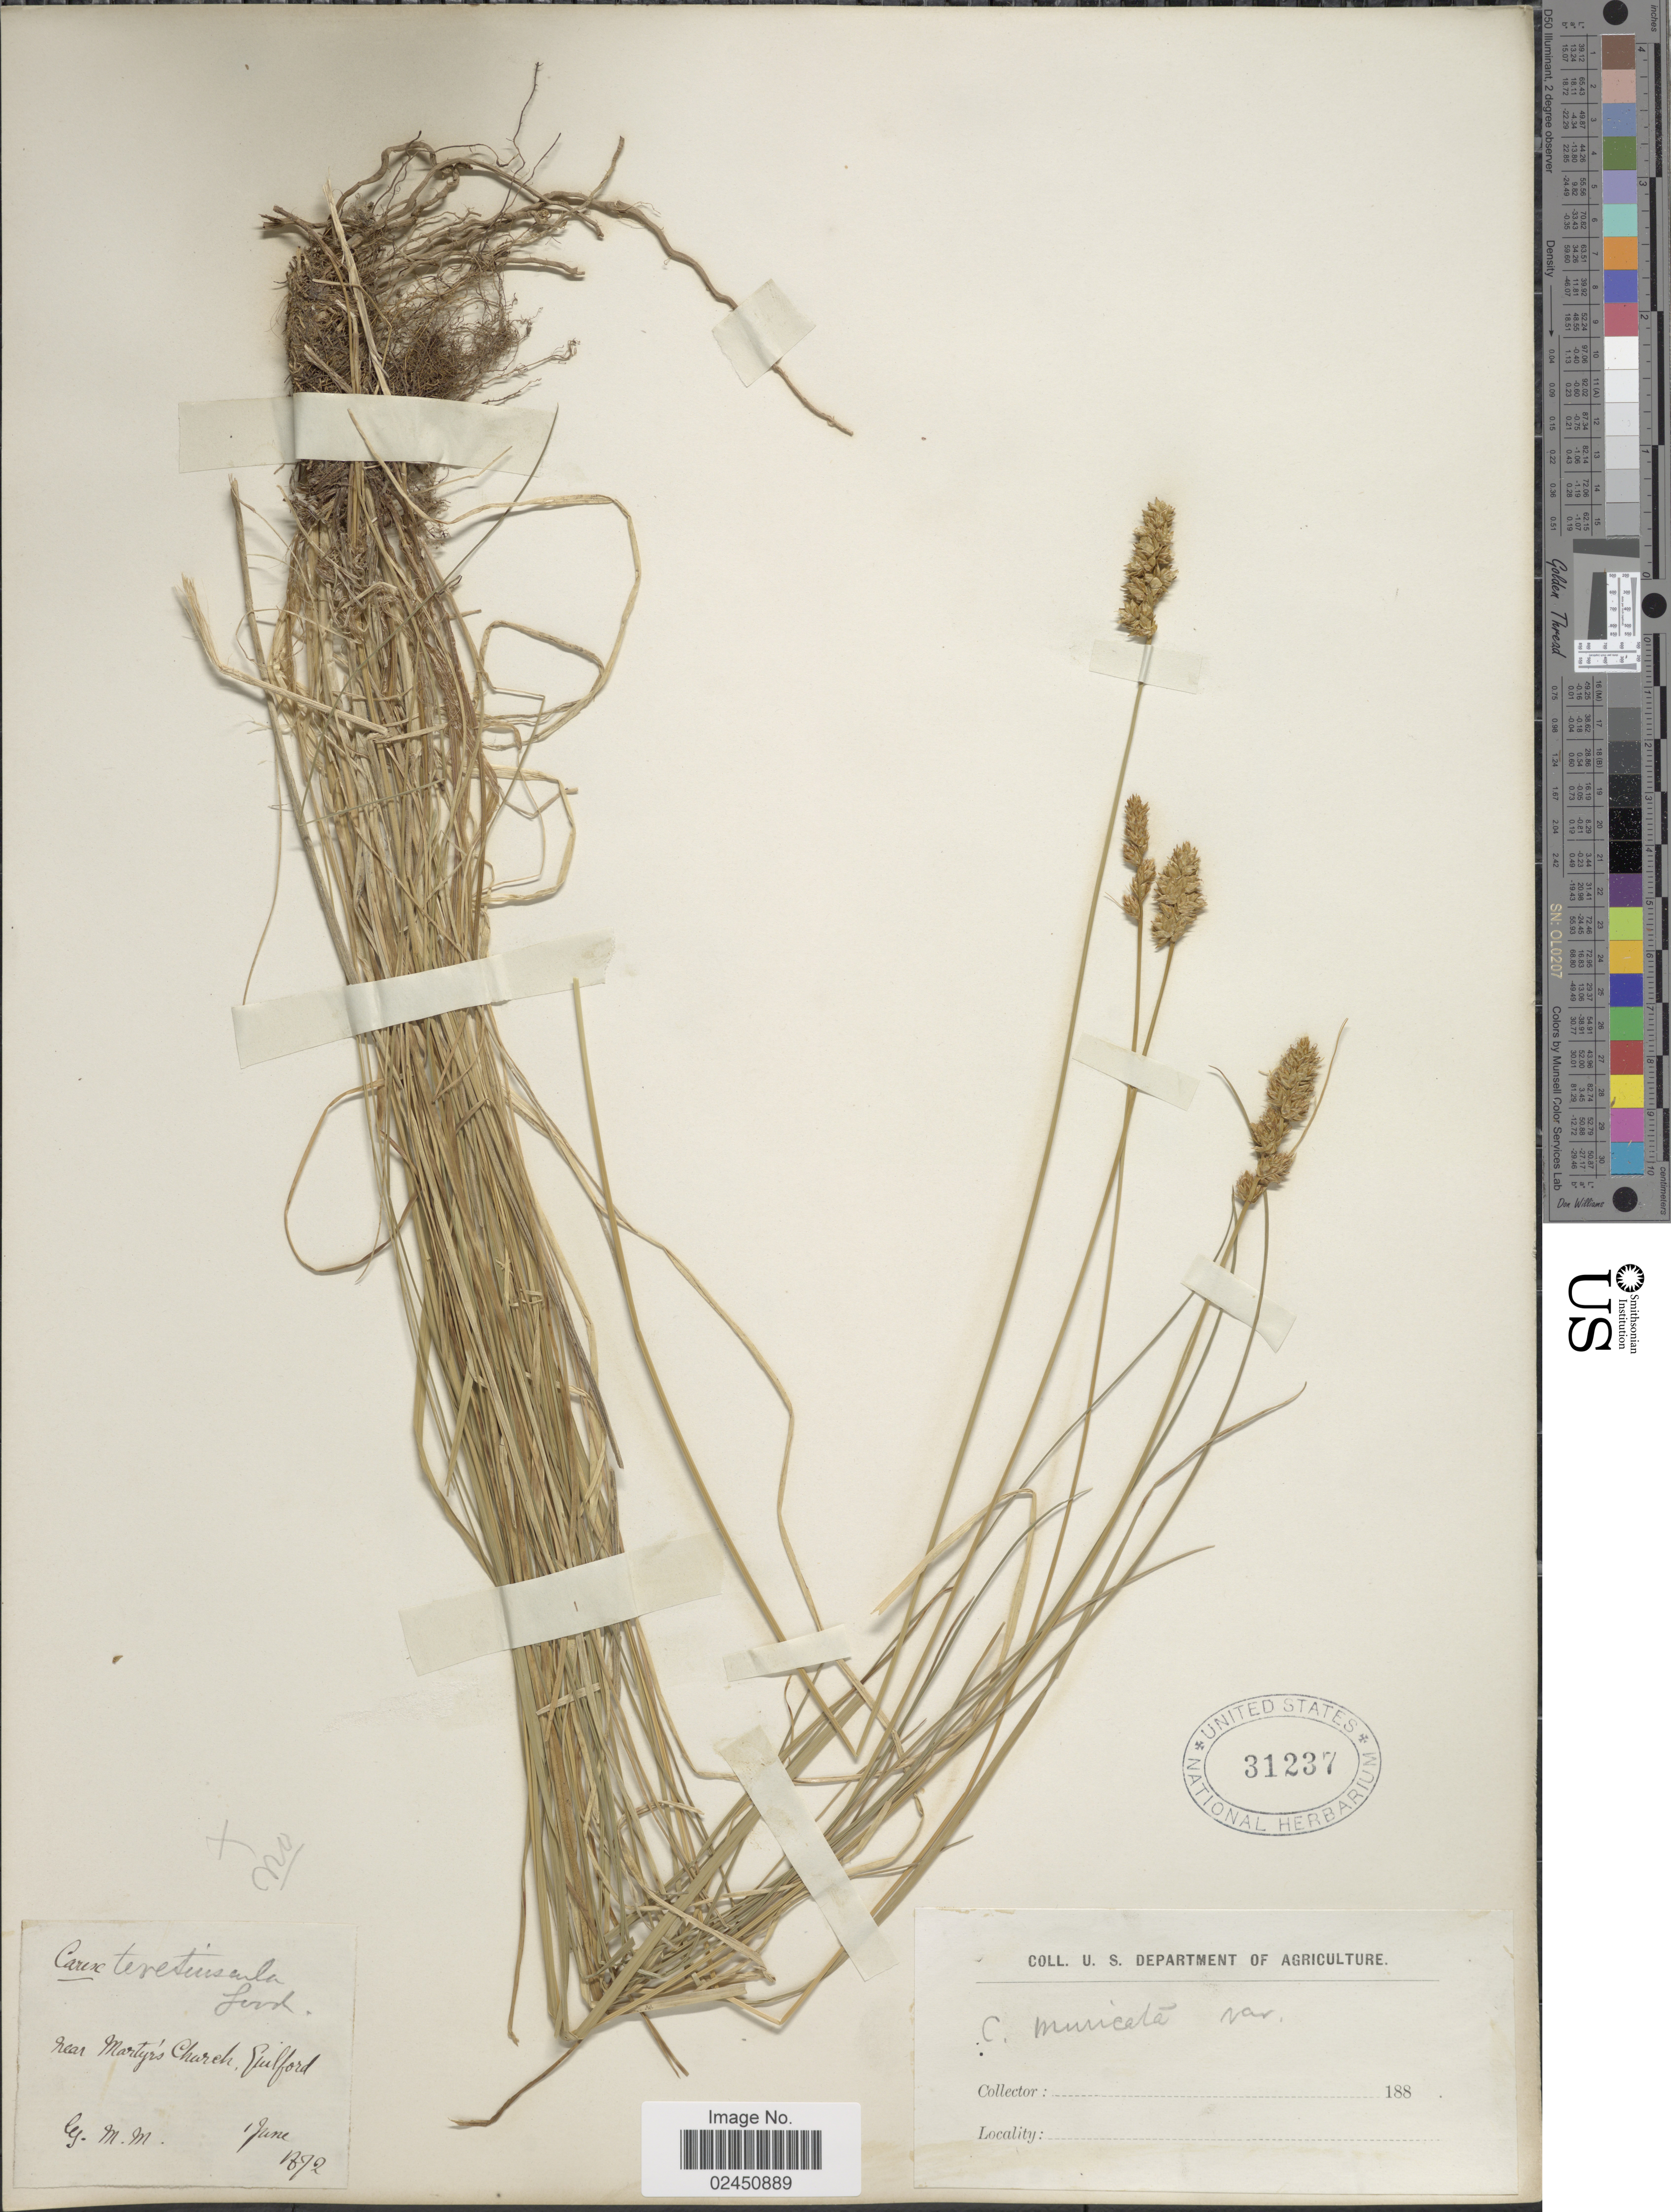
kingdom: Plantae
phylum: Tracheophyta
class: Liliopsida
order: Poales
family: Cyperaceae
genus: Carex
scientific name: Carex muricata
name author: L.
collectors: M. M.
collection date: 1872-06-01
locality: Near Martyr's Church, Guilford [interpreted]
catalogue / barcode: US 31237